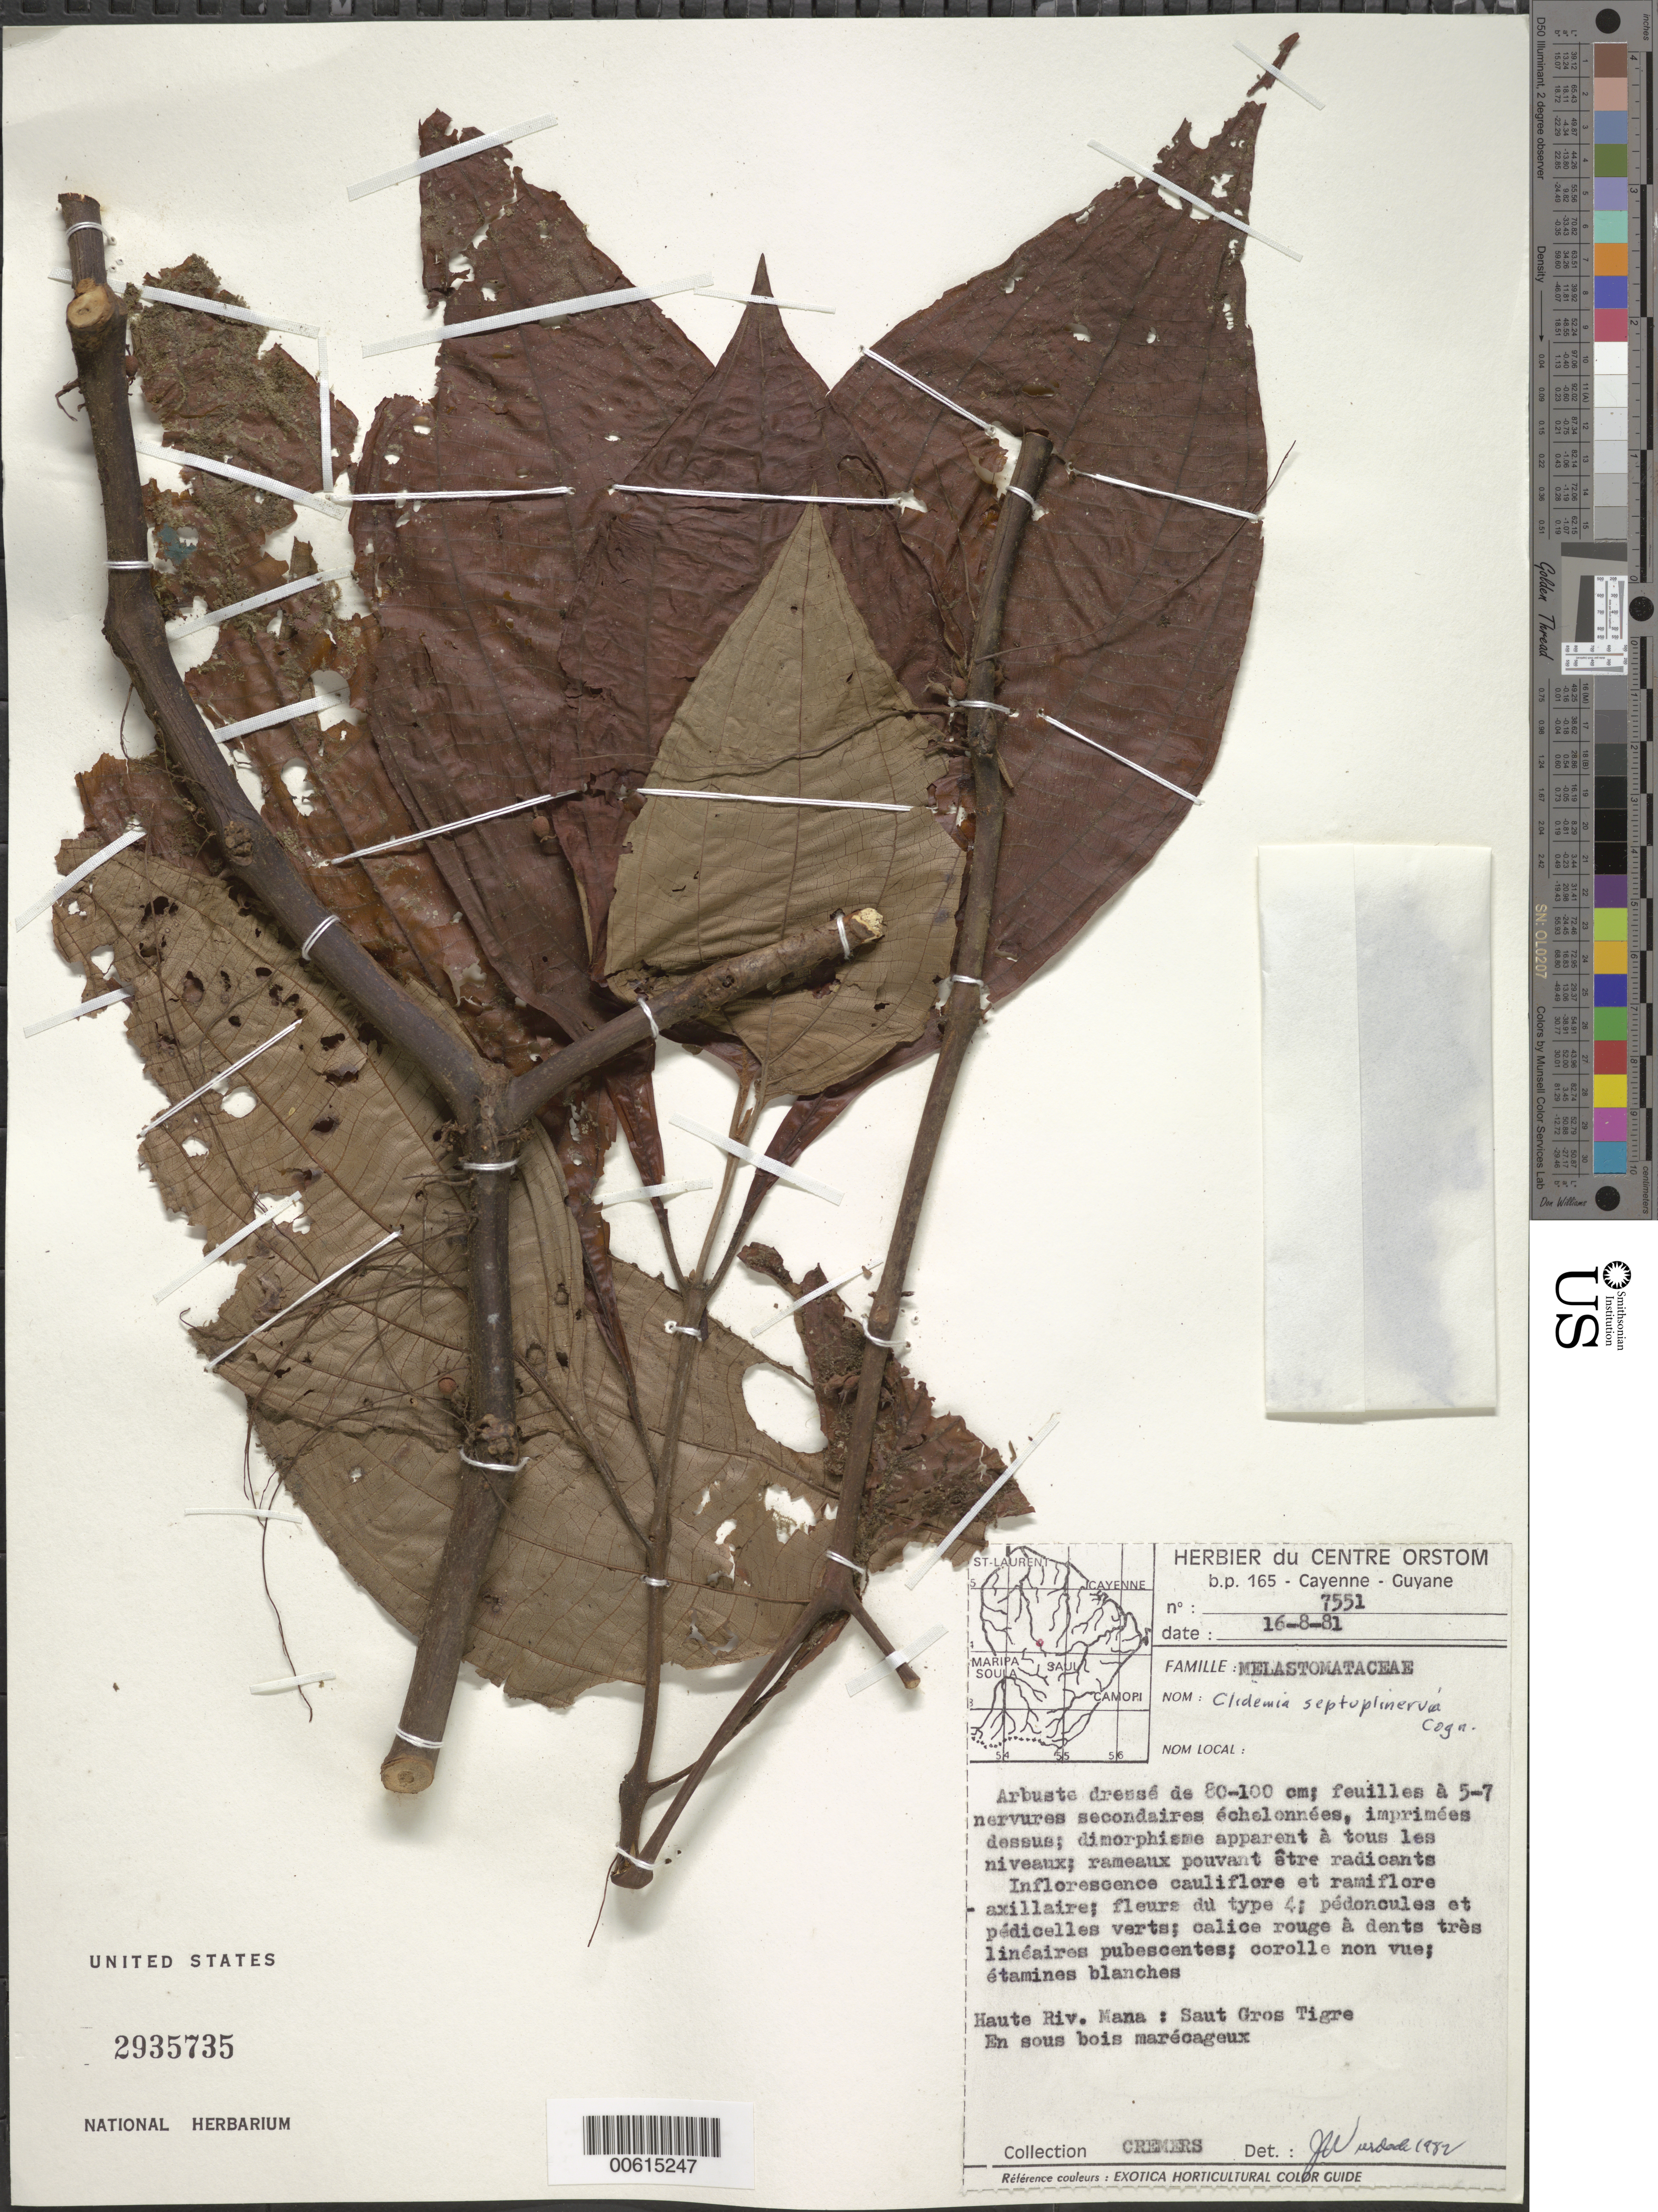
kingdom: Plantae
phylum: Tracheophyta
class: Magnoliopsida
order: Myrtales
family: Melastomataceae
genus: Clidemia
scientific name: Clidemia septuplinervia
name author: Cogn.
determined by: Wurdack, John J., (US), US (UNITED STATES)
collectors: G. Cremers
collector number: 7551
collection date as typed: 16-Aug-81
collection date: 1981-08-16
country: French Guiana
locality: Saut Gros Tigre - Bassin de la Haute-Mana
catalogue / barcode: US 2935735